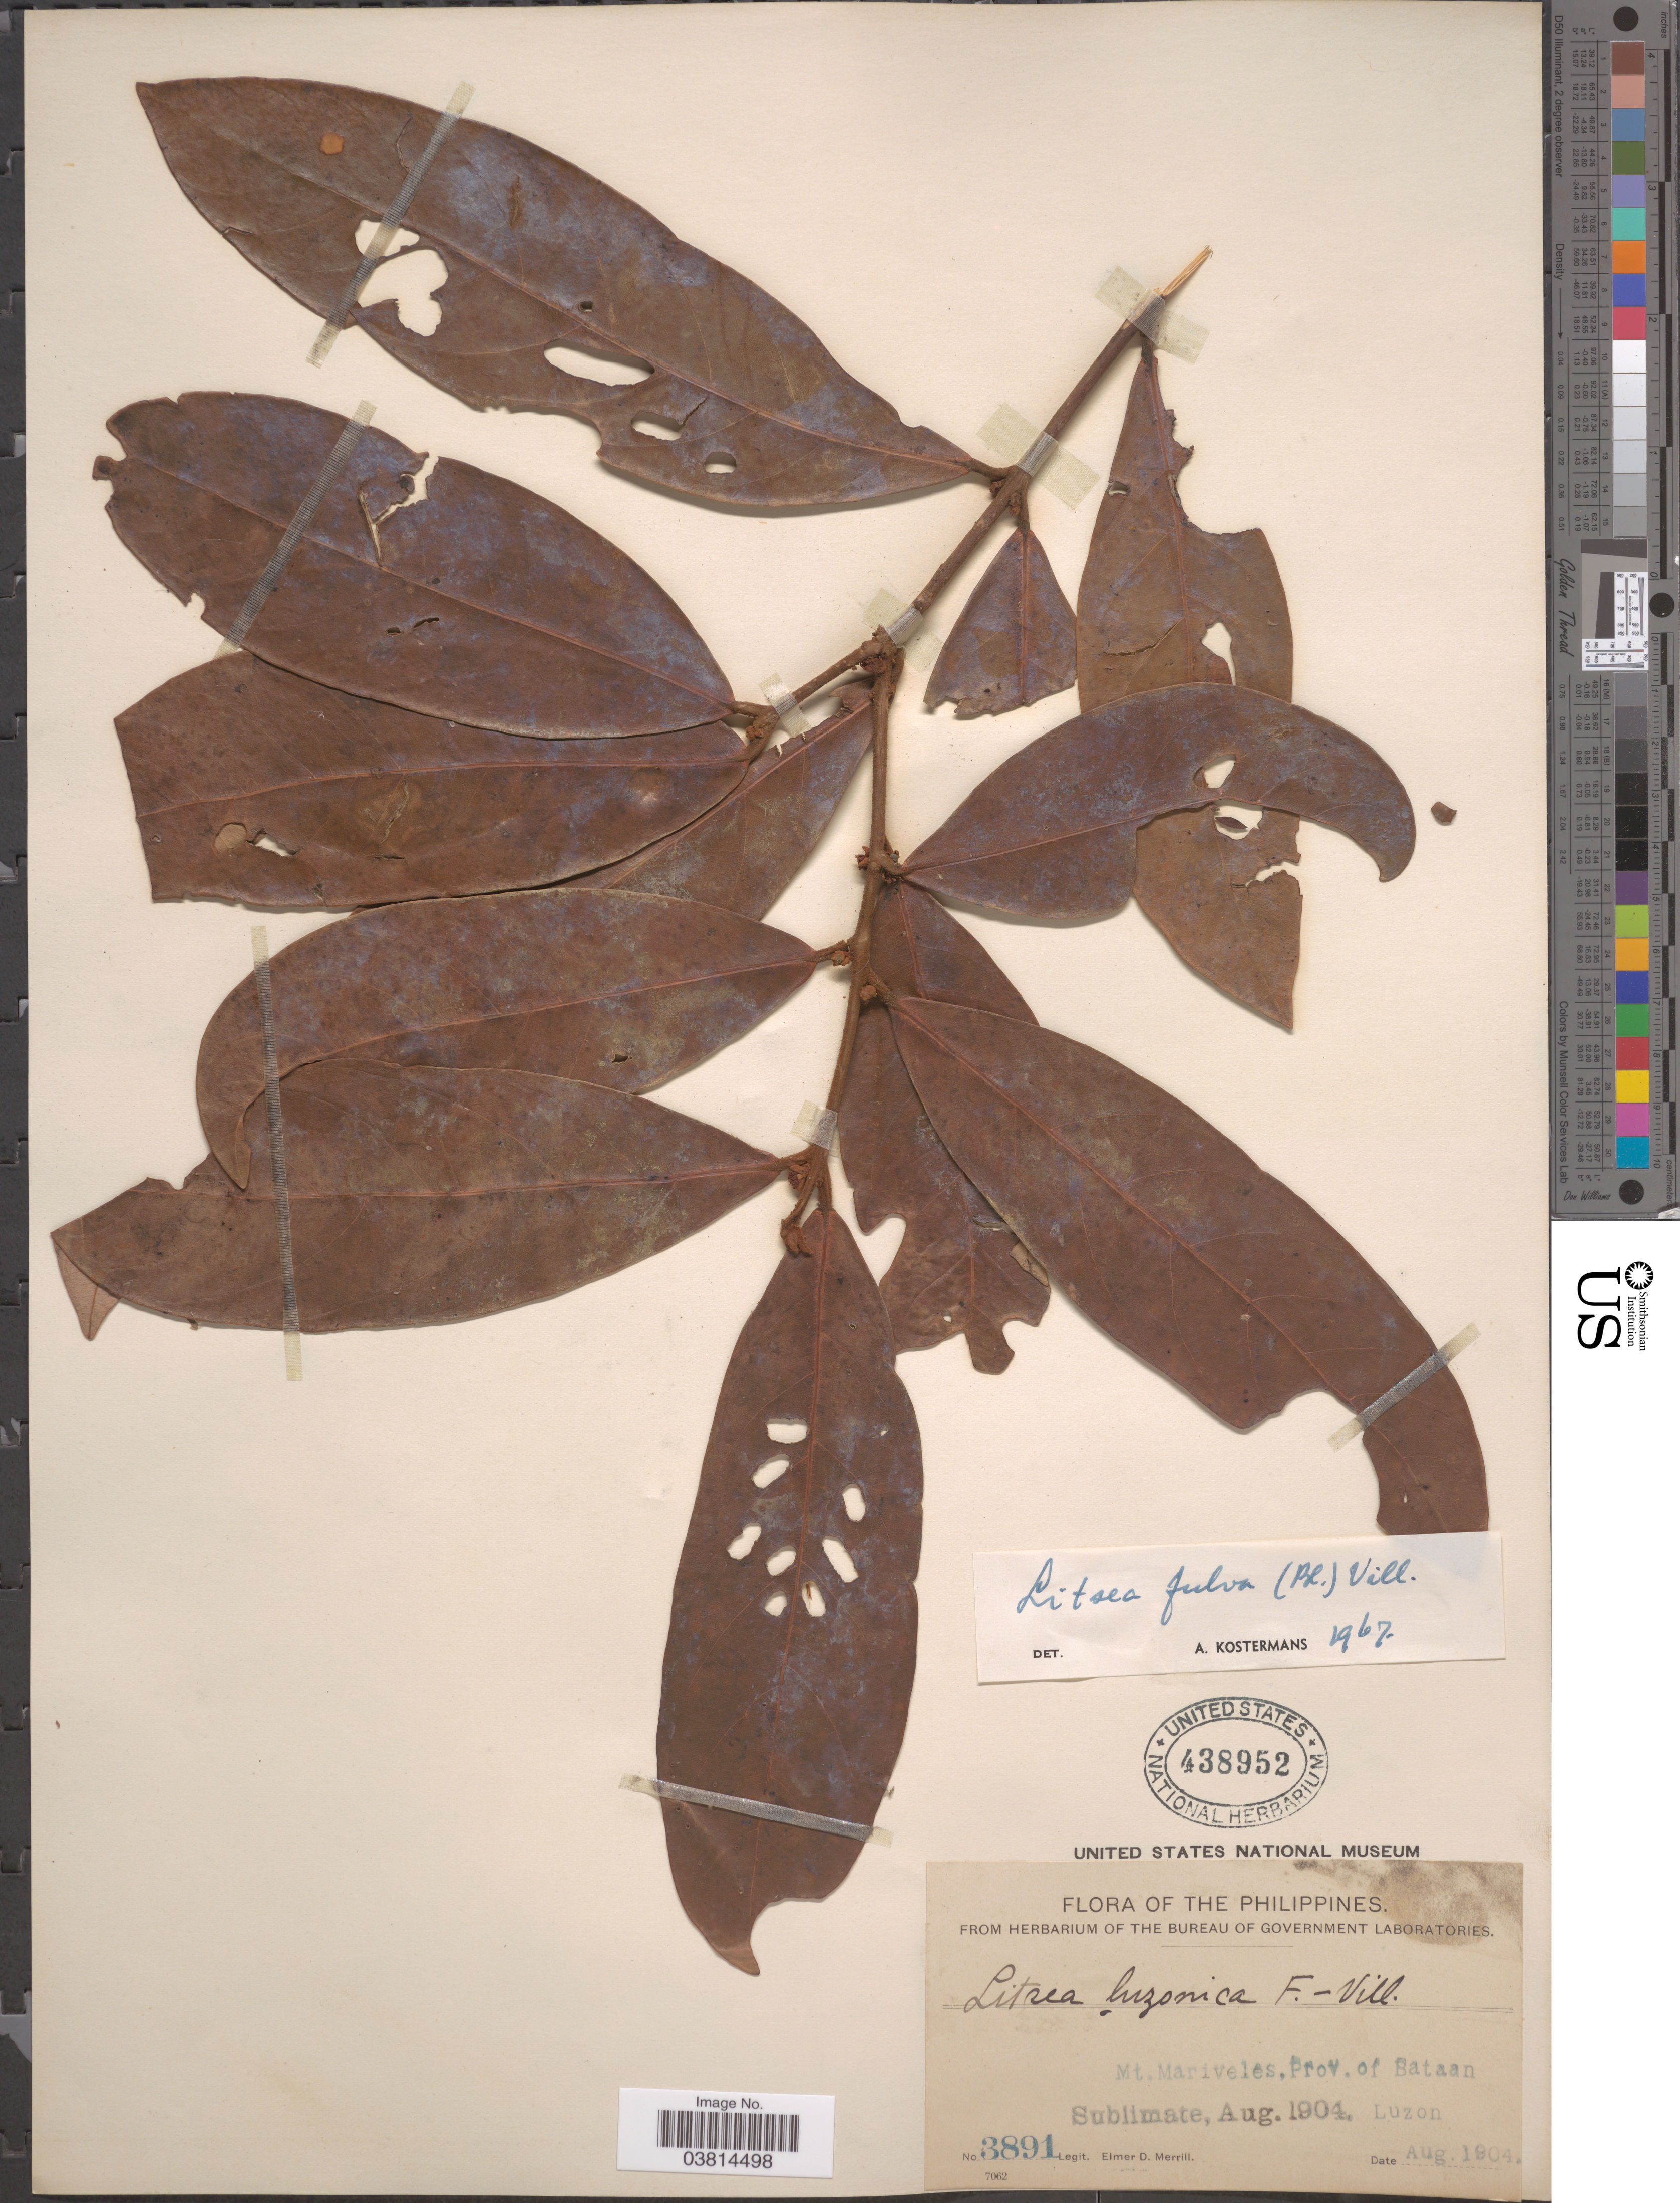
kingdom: Plantae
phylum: Tracheophyta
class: Magnoliopsida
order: Laurales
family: Lauraceae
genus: Litsea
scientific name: Litsea fulva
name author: (Blume) Fern.-Vill.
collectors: E. D. Merrill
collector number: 3891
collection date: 1904-08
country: Philippines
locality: Mt. Mariveles. Prov. of Bataan. Luzon.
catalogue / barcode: US 438952